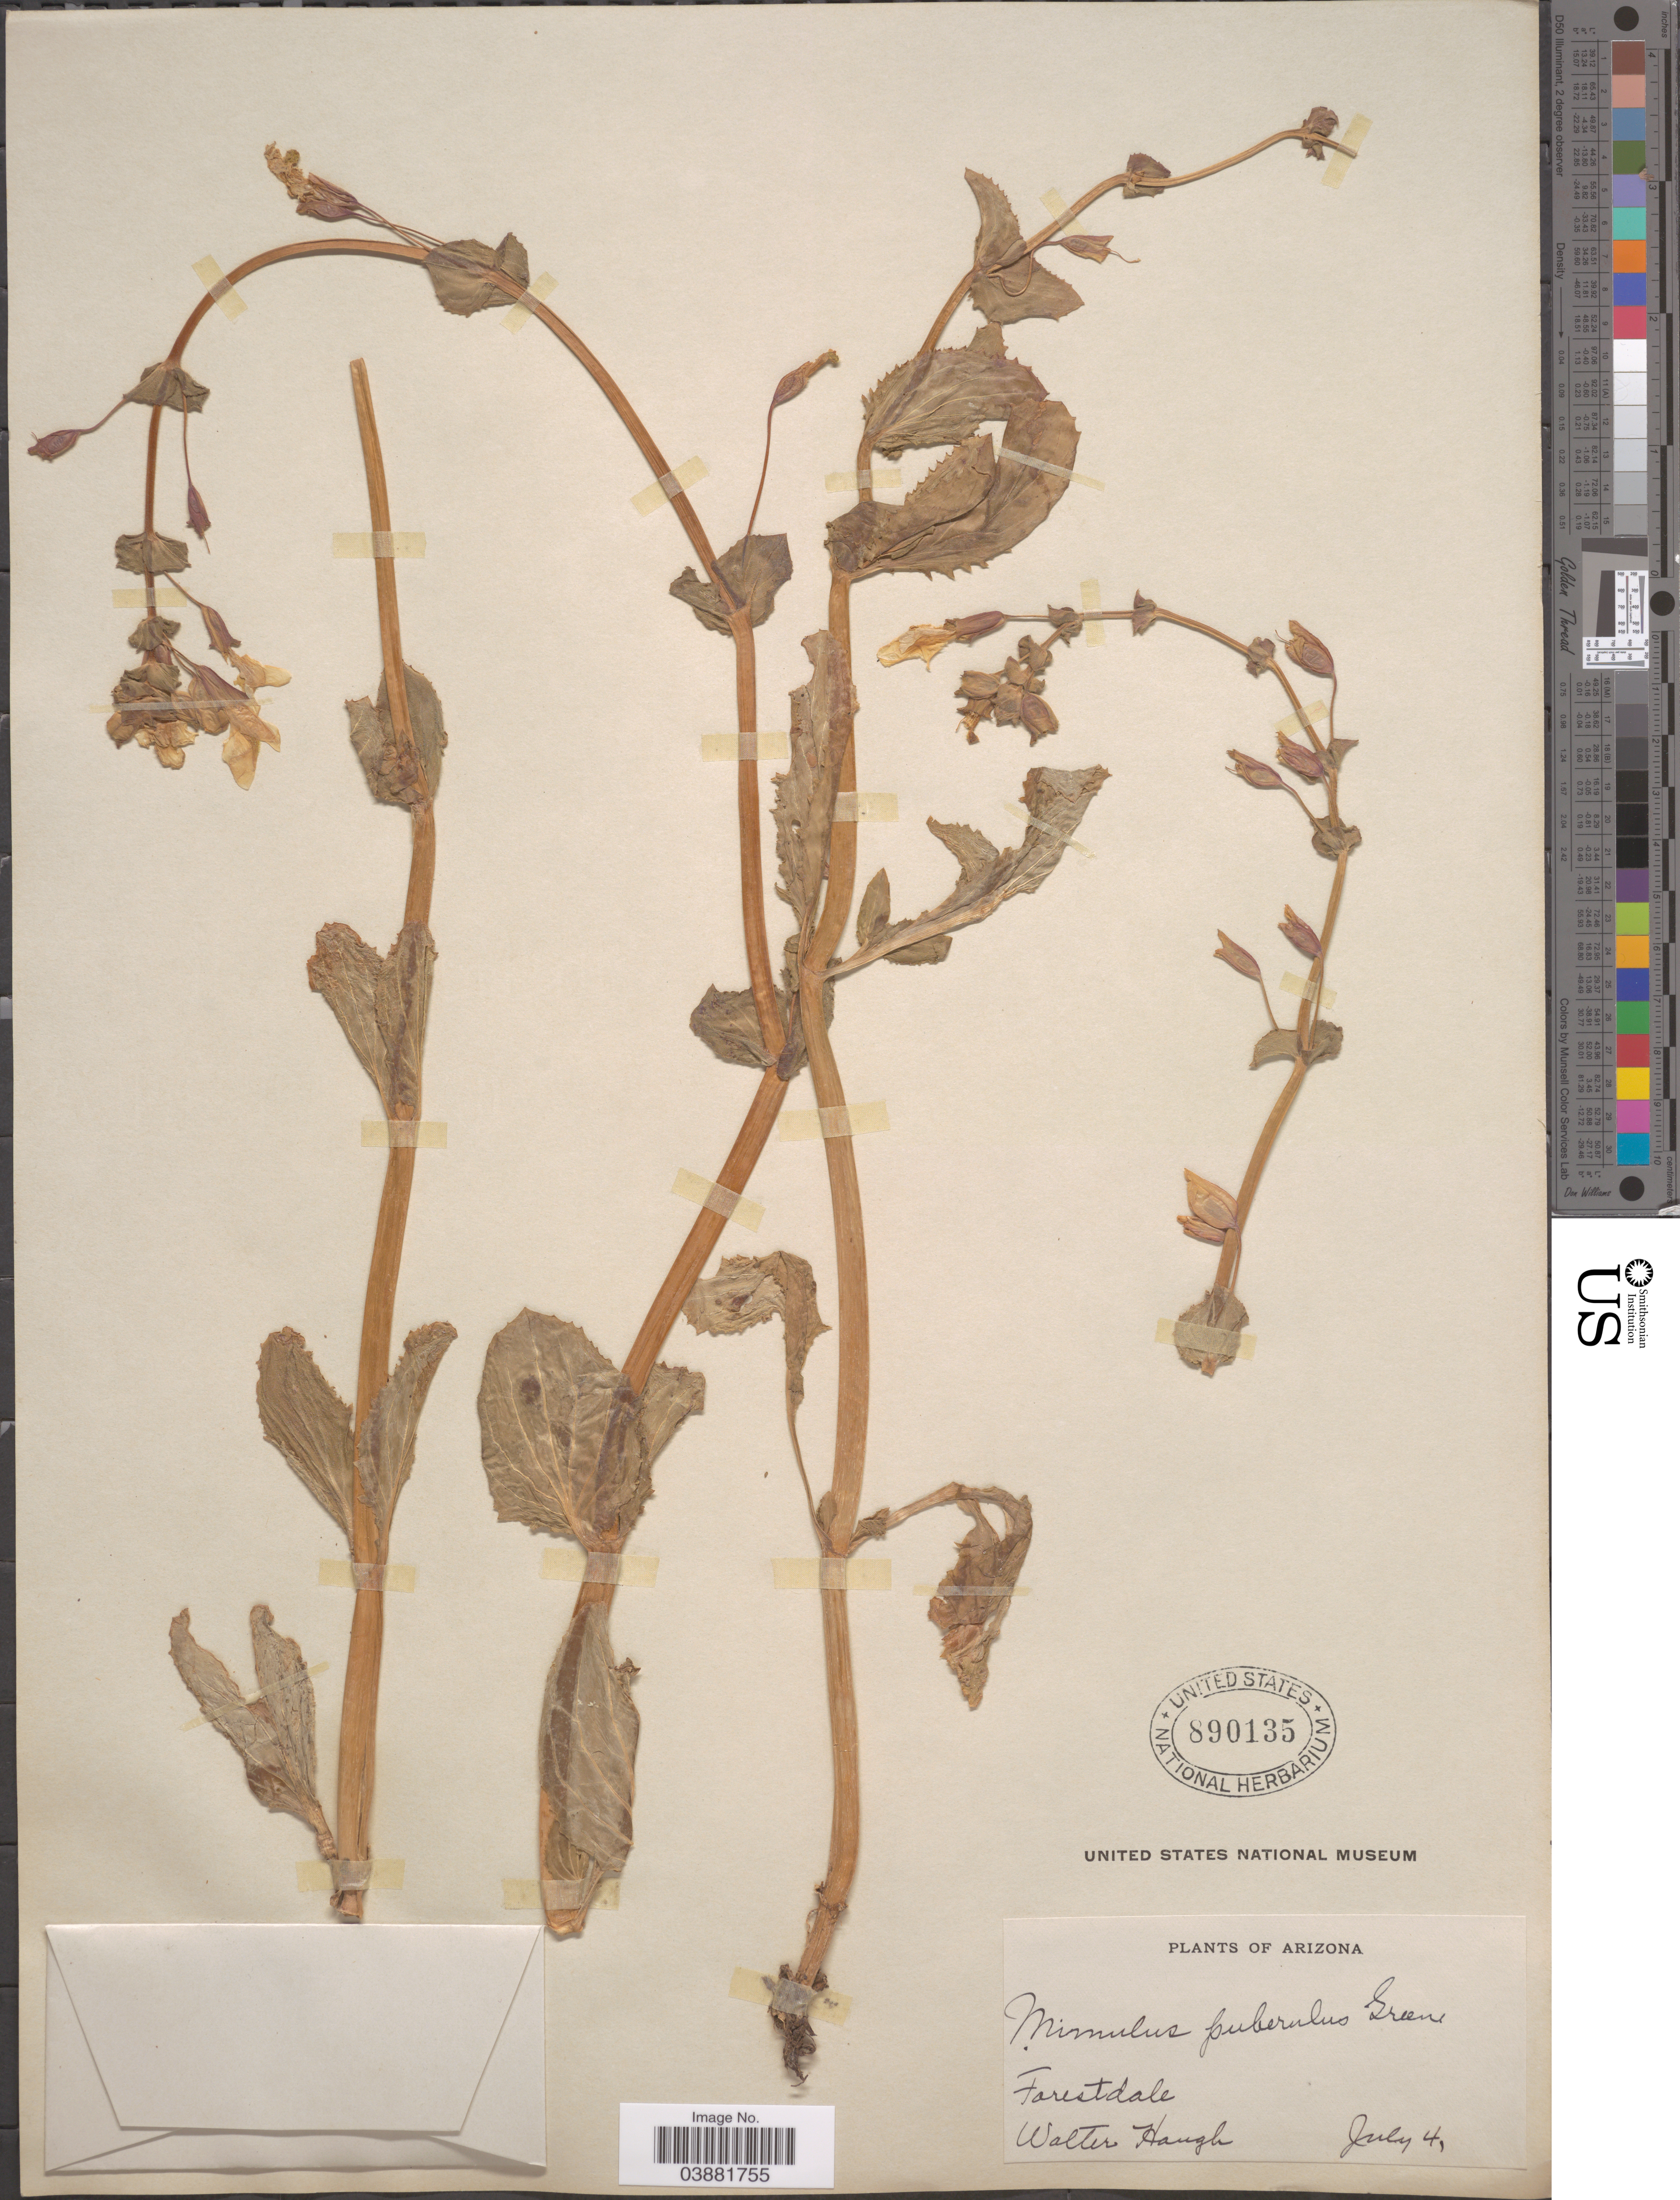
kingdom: Plantae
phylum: Tracheophyta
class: Magnoliopsida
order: Lamiales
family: Phrymaceae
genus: Mimulus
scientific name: Mimulus guttatus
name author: DC.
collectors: W. Haugh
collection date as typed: Transcribed d/m/y: /7/4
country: United States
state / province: Arizona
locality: Forestdale.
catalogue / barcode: US 890135